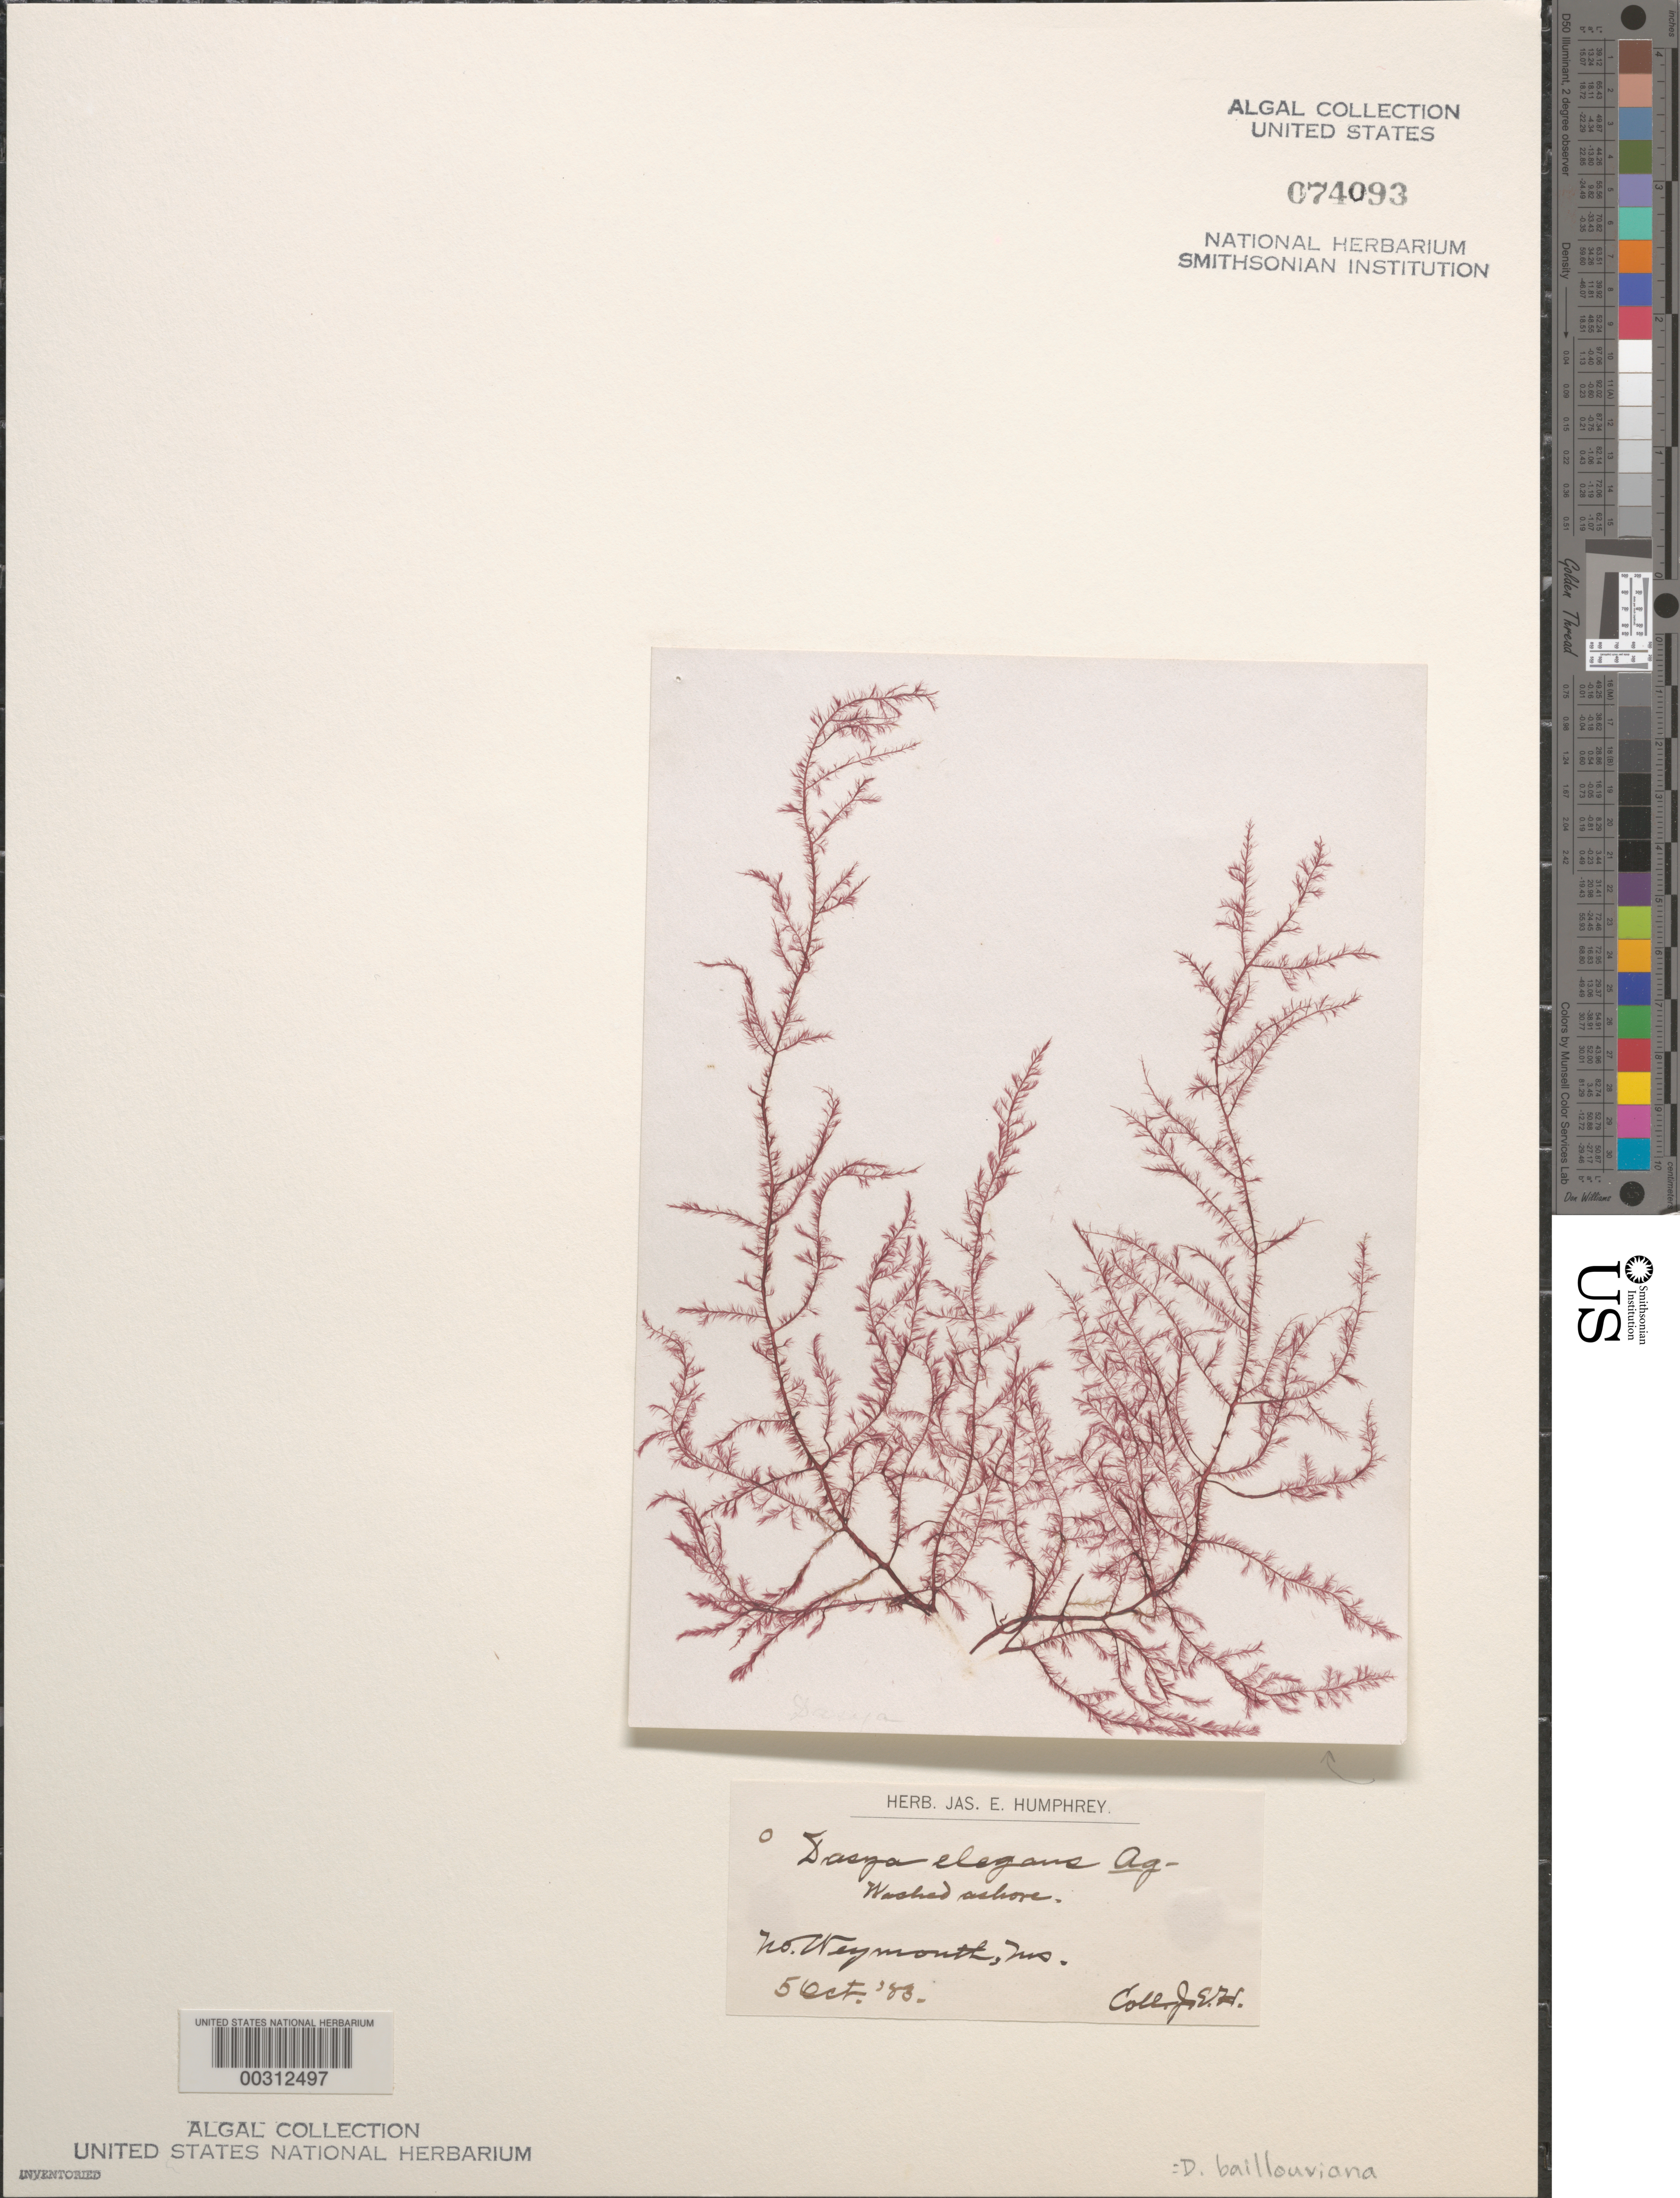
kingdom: Plantae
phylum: Rhodophyta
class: Florideophyceae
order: Ceramiales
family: Dasyaceae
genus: Dasya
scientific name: Dasya pedicellata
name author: (C. Agardh) C. Agardh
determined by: Algae name updating Project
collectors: J. Humphrey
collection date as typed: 05 Oct 1883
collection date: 1883-10-05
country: United States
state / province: Massachusetts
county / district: Norfolk County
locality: North Weymouth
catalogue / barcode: US 74093